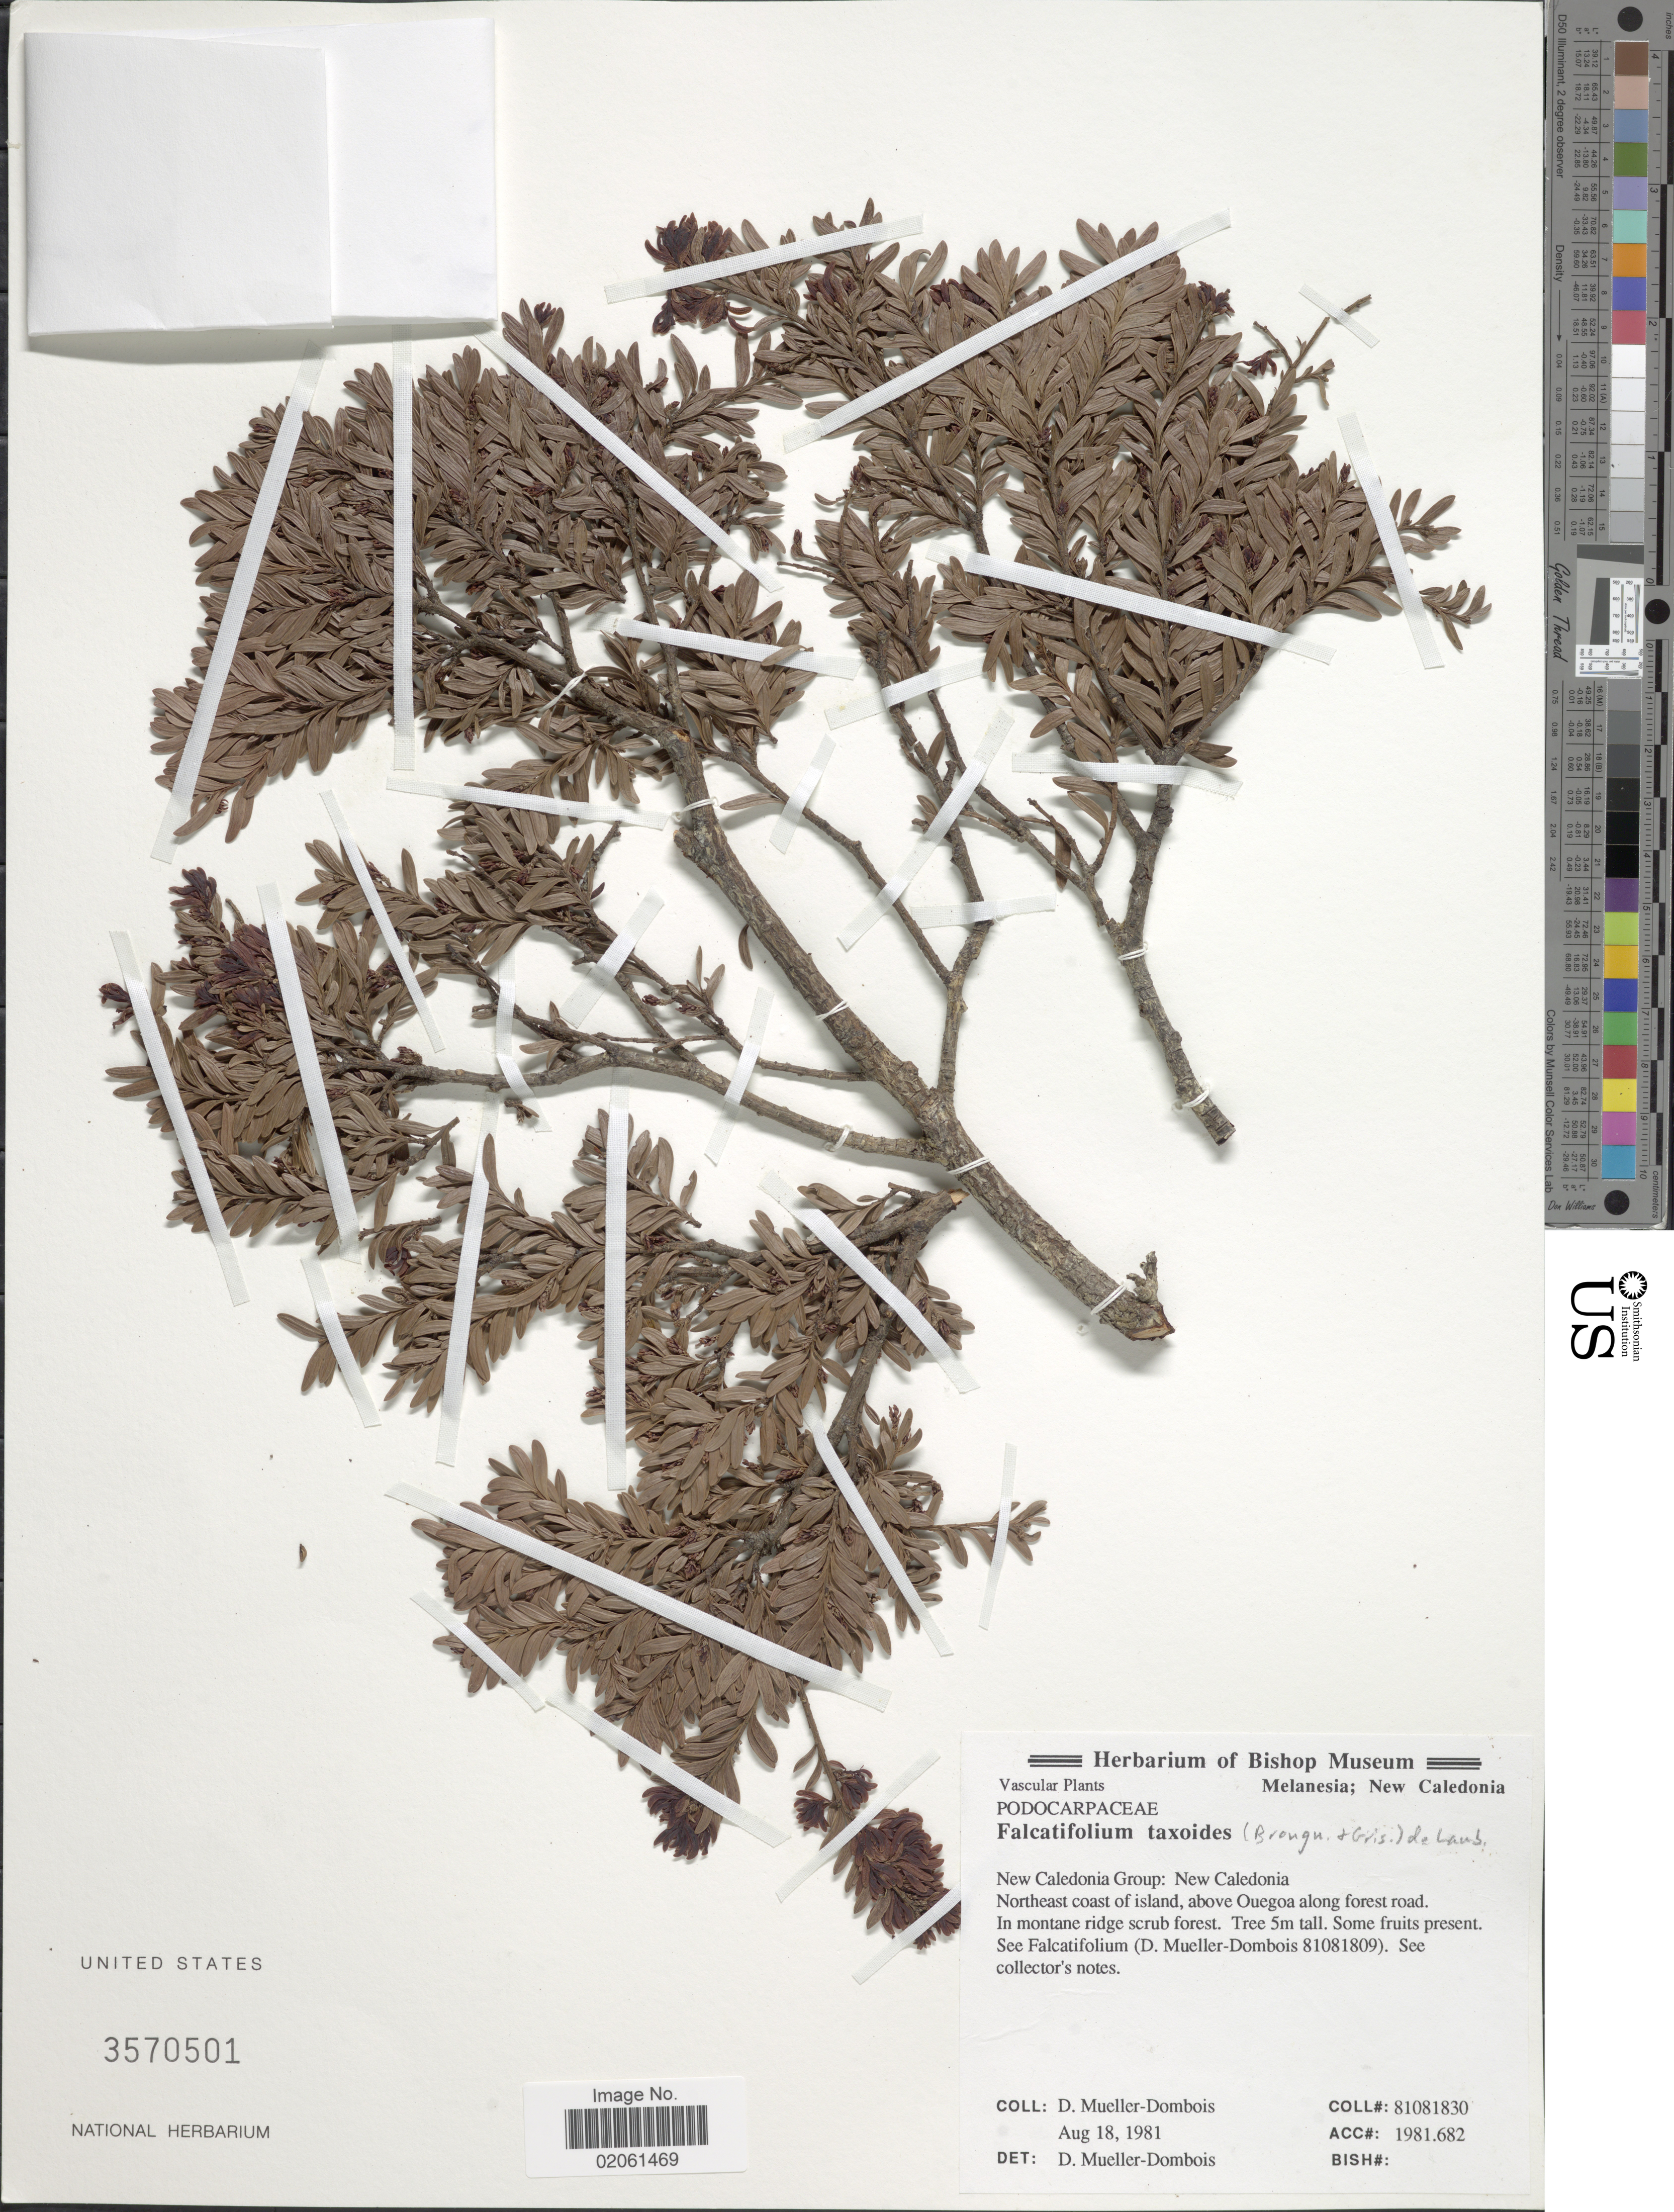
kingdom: Plantae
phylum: Tracheophyta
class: Pinopsida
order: Pinales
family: Podocarpaceae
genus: Falcatifolium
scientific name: Falcatifolium taxoides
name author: (Brongn. & Gris) de Laub.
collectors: D. Mueller-Dombois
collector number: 81081830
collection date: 1981-08-18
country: New Caledonia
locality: New Caledonia Group: Northeast coast of island, above Ouegoa along forest road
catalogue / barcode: US 3570501